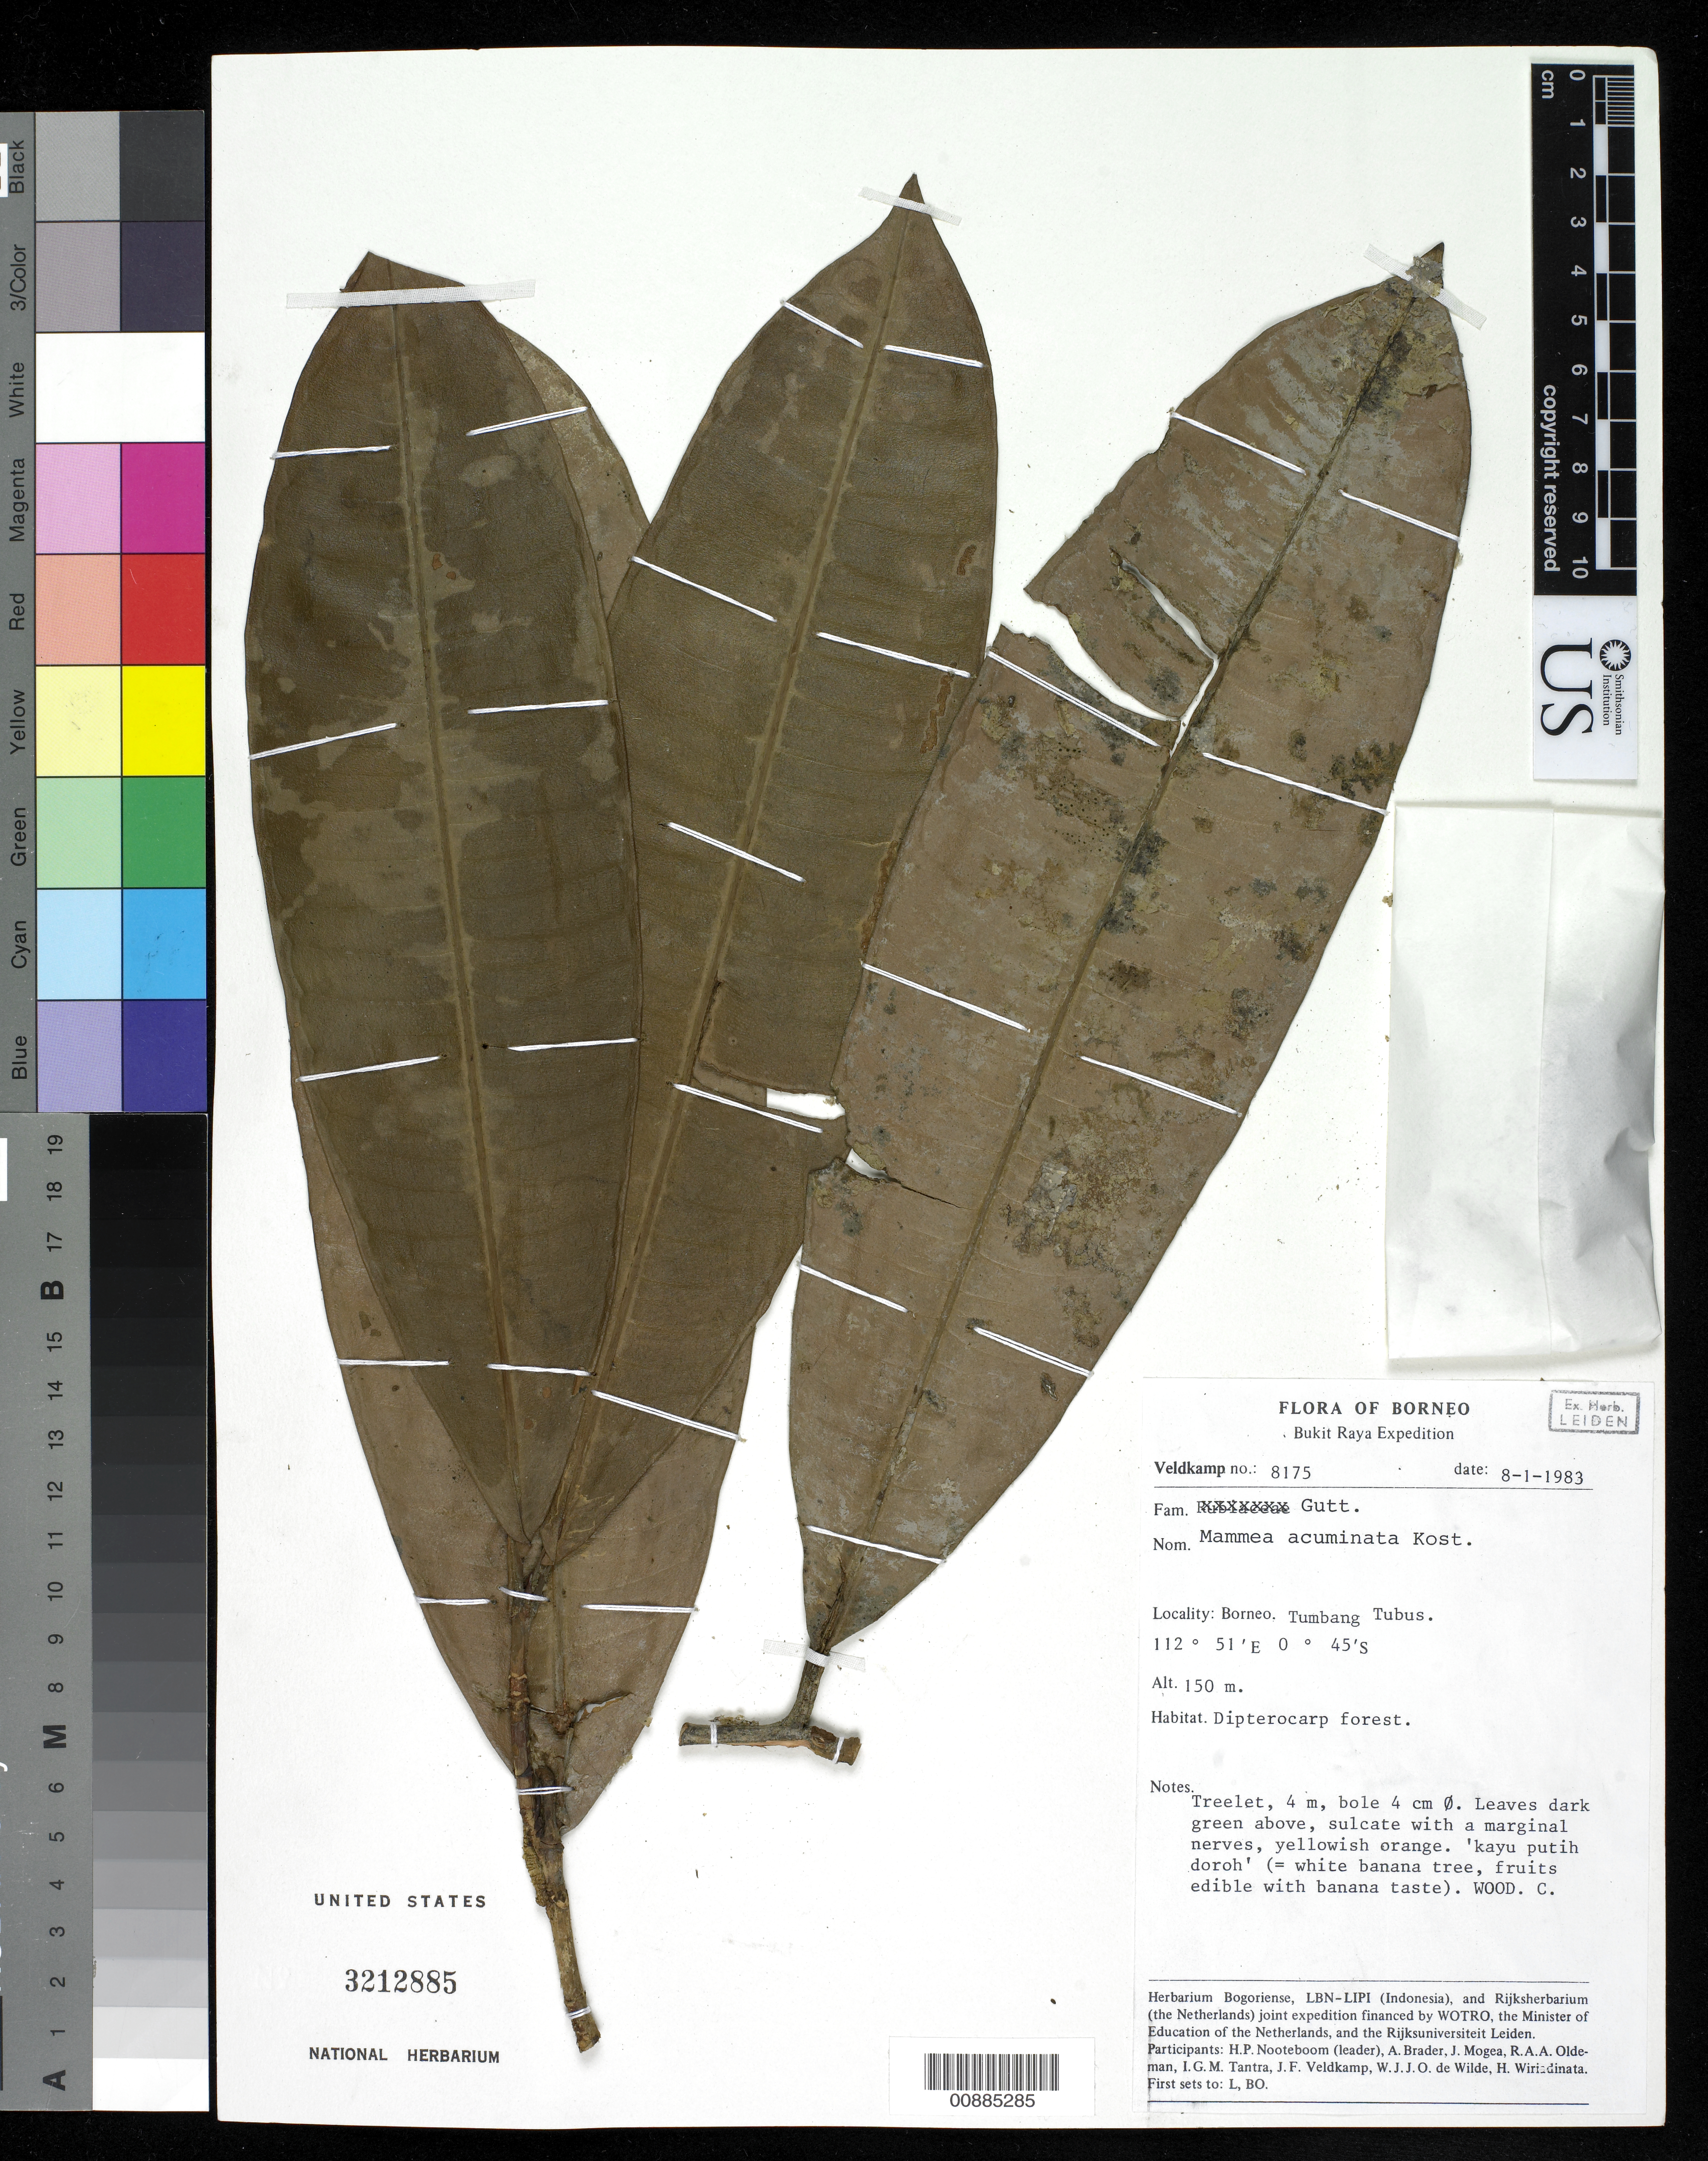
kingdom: Plantae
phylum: Tracheophyta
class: Magnoliopsida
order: Malpighiales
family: Calophyllaceae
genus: Mammea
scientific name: Mammea acuminata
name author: (Kosterm.) Kosterm.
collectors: J. F. Veldkamp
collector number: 8175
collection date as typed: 08 Jan 1983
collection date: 1983-01-08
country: Indonesia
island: Borneo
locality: Tumbang, Tubus.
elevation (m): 150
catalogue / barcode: US 3212885